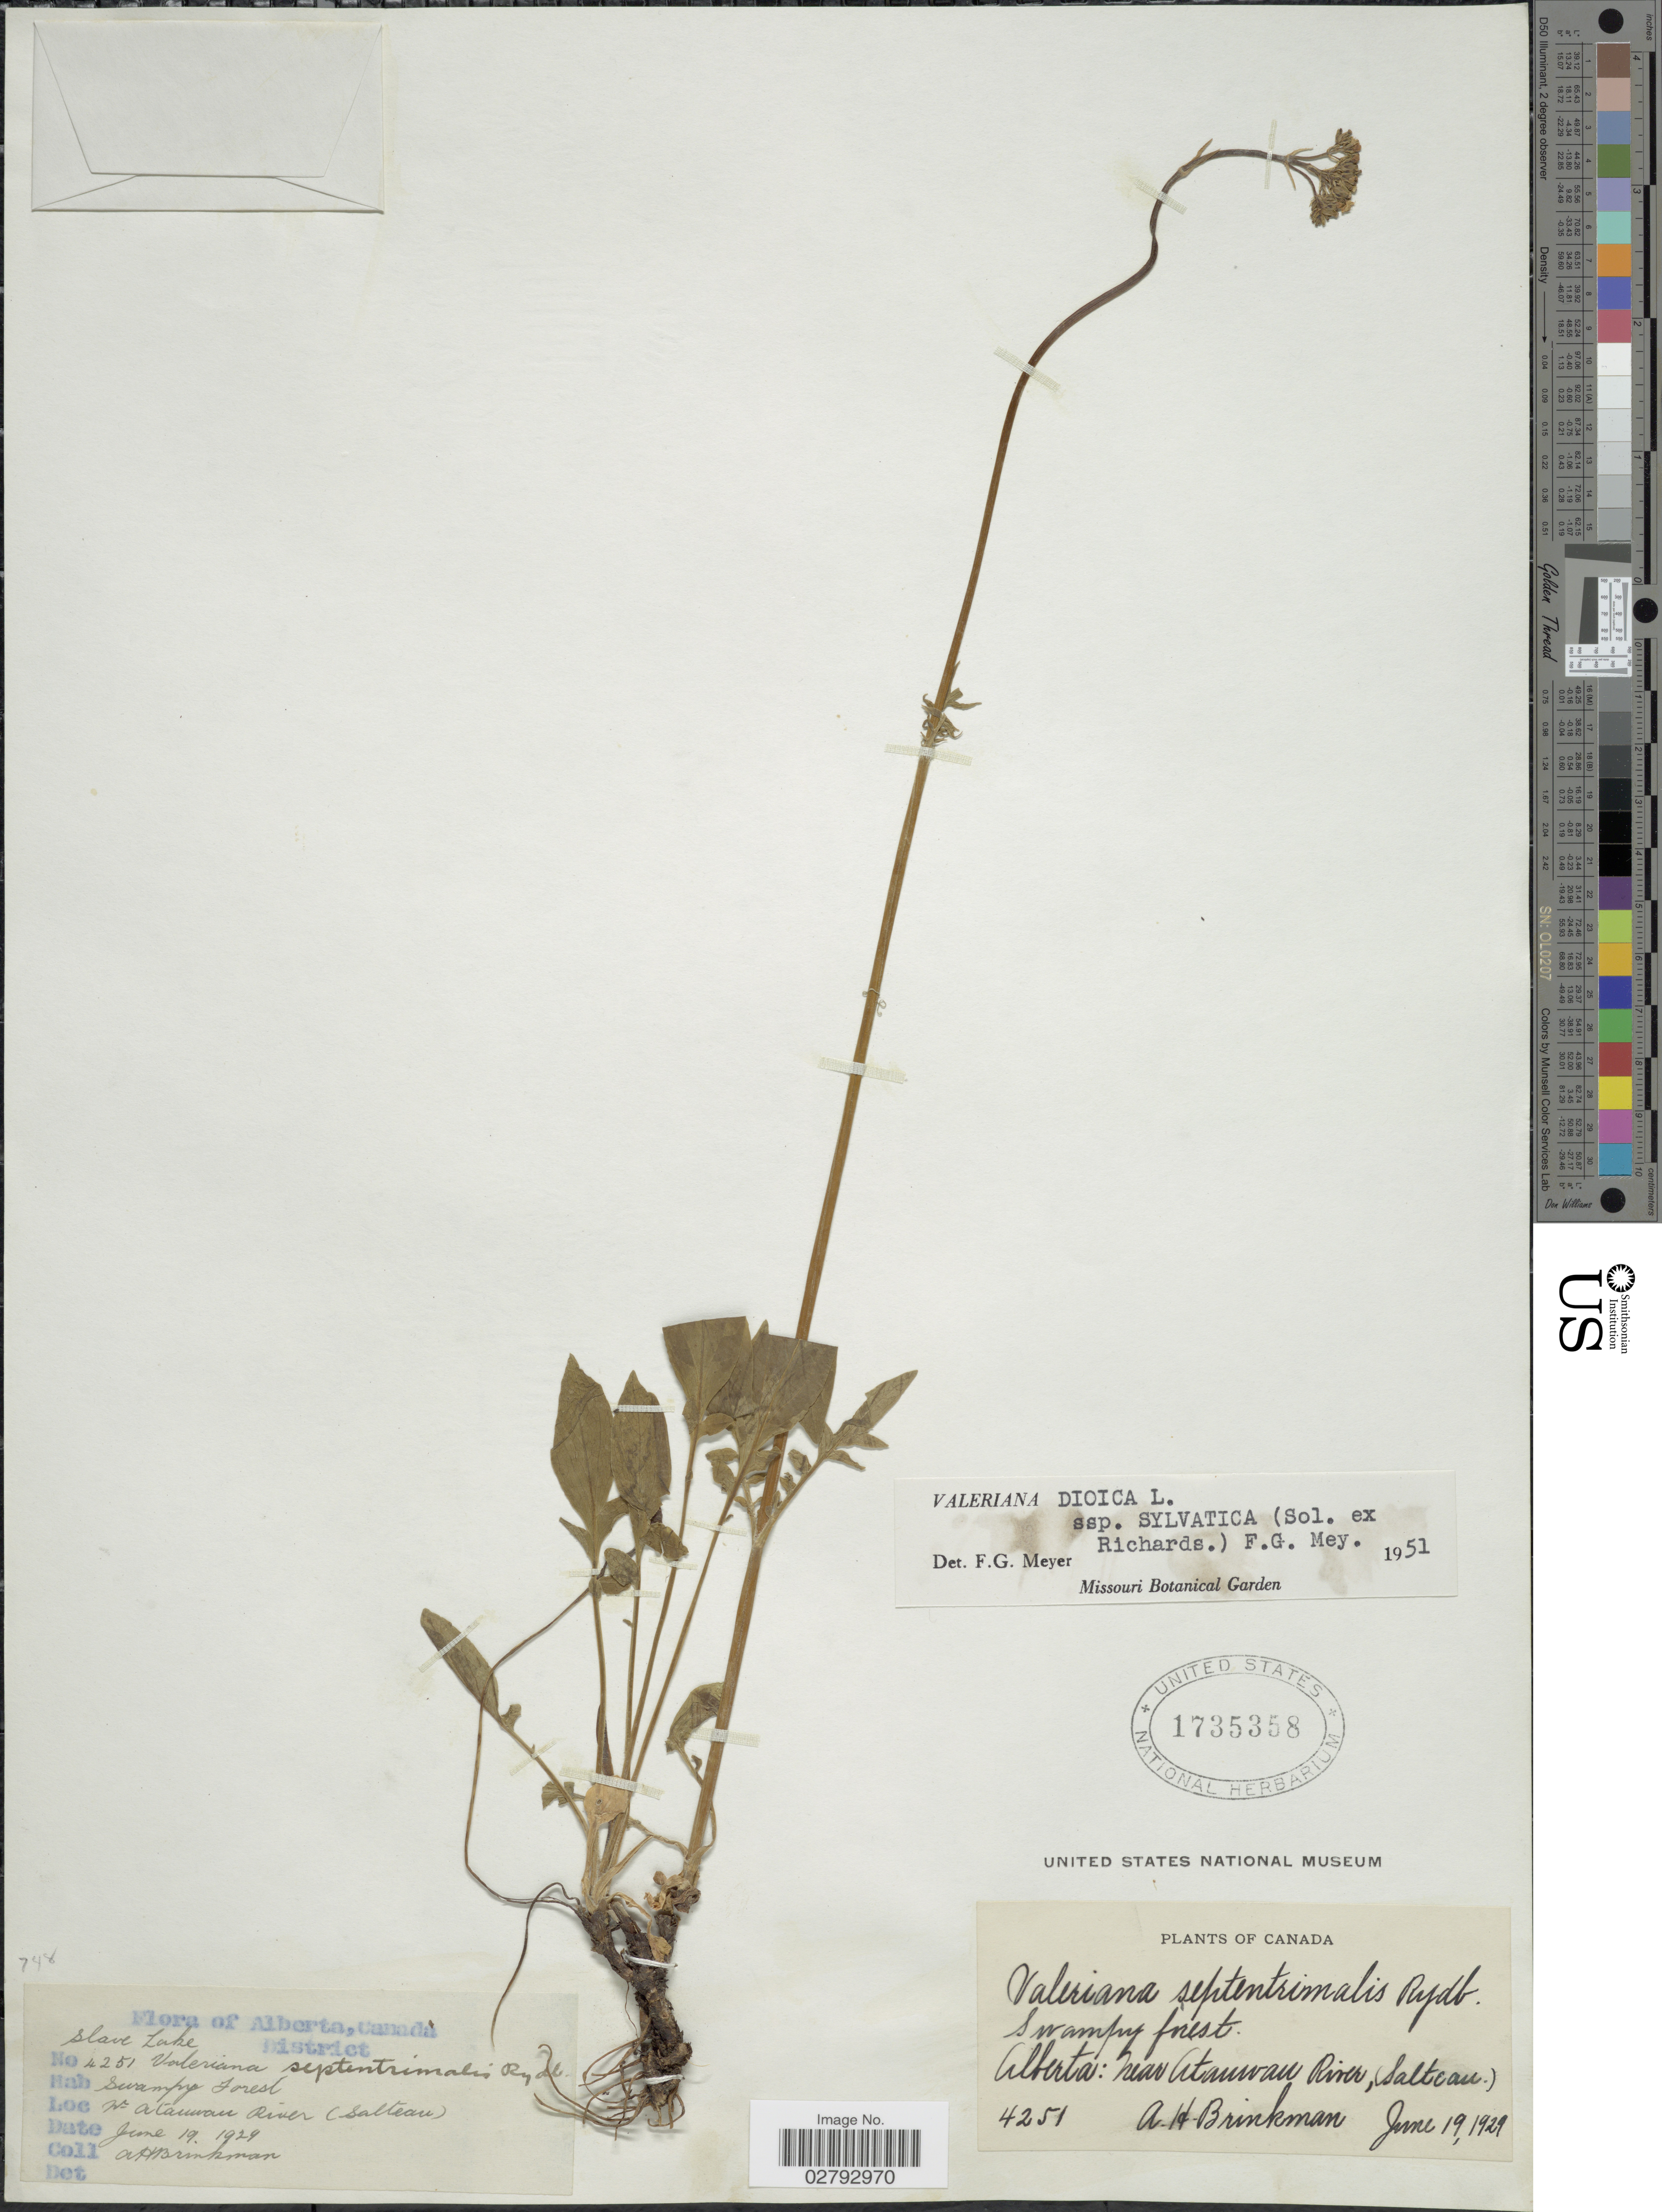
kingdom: Plantae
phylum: Tracheophyta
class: Magnoliopsida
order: Dipsacales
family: Caprifoliaceae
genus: Valeriana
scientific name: Valeriana dioica subsp. sylvatica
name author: (Sol. ex Richardson) F.G. Mey.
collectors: A. Brinkman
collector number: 4251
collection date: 1929-06-19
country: Canada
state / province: Alberta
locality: Near Atauwau River (Salteau).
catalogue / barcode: US 1735358